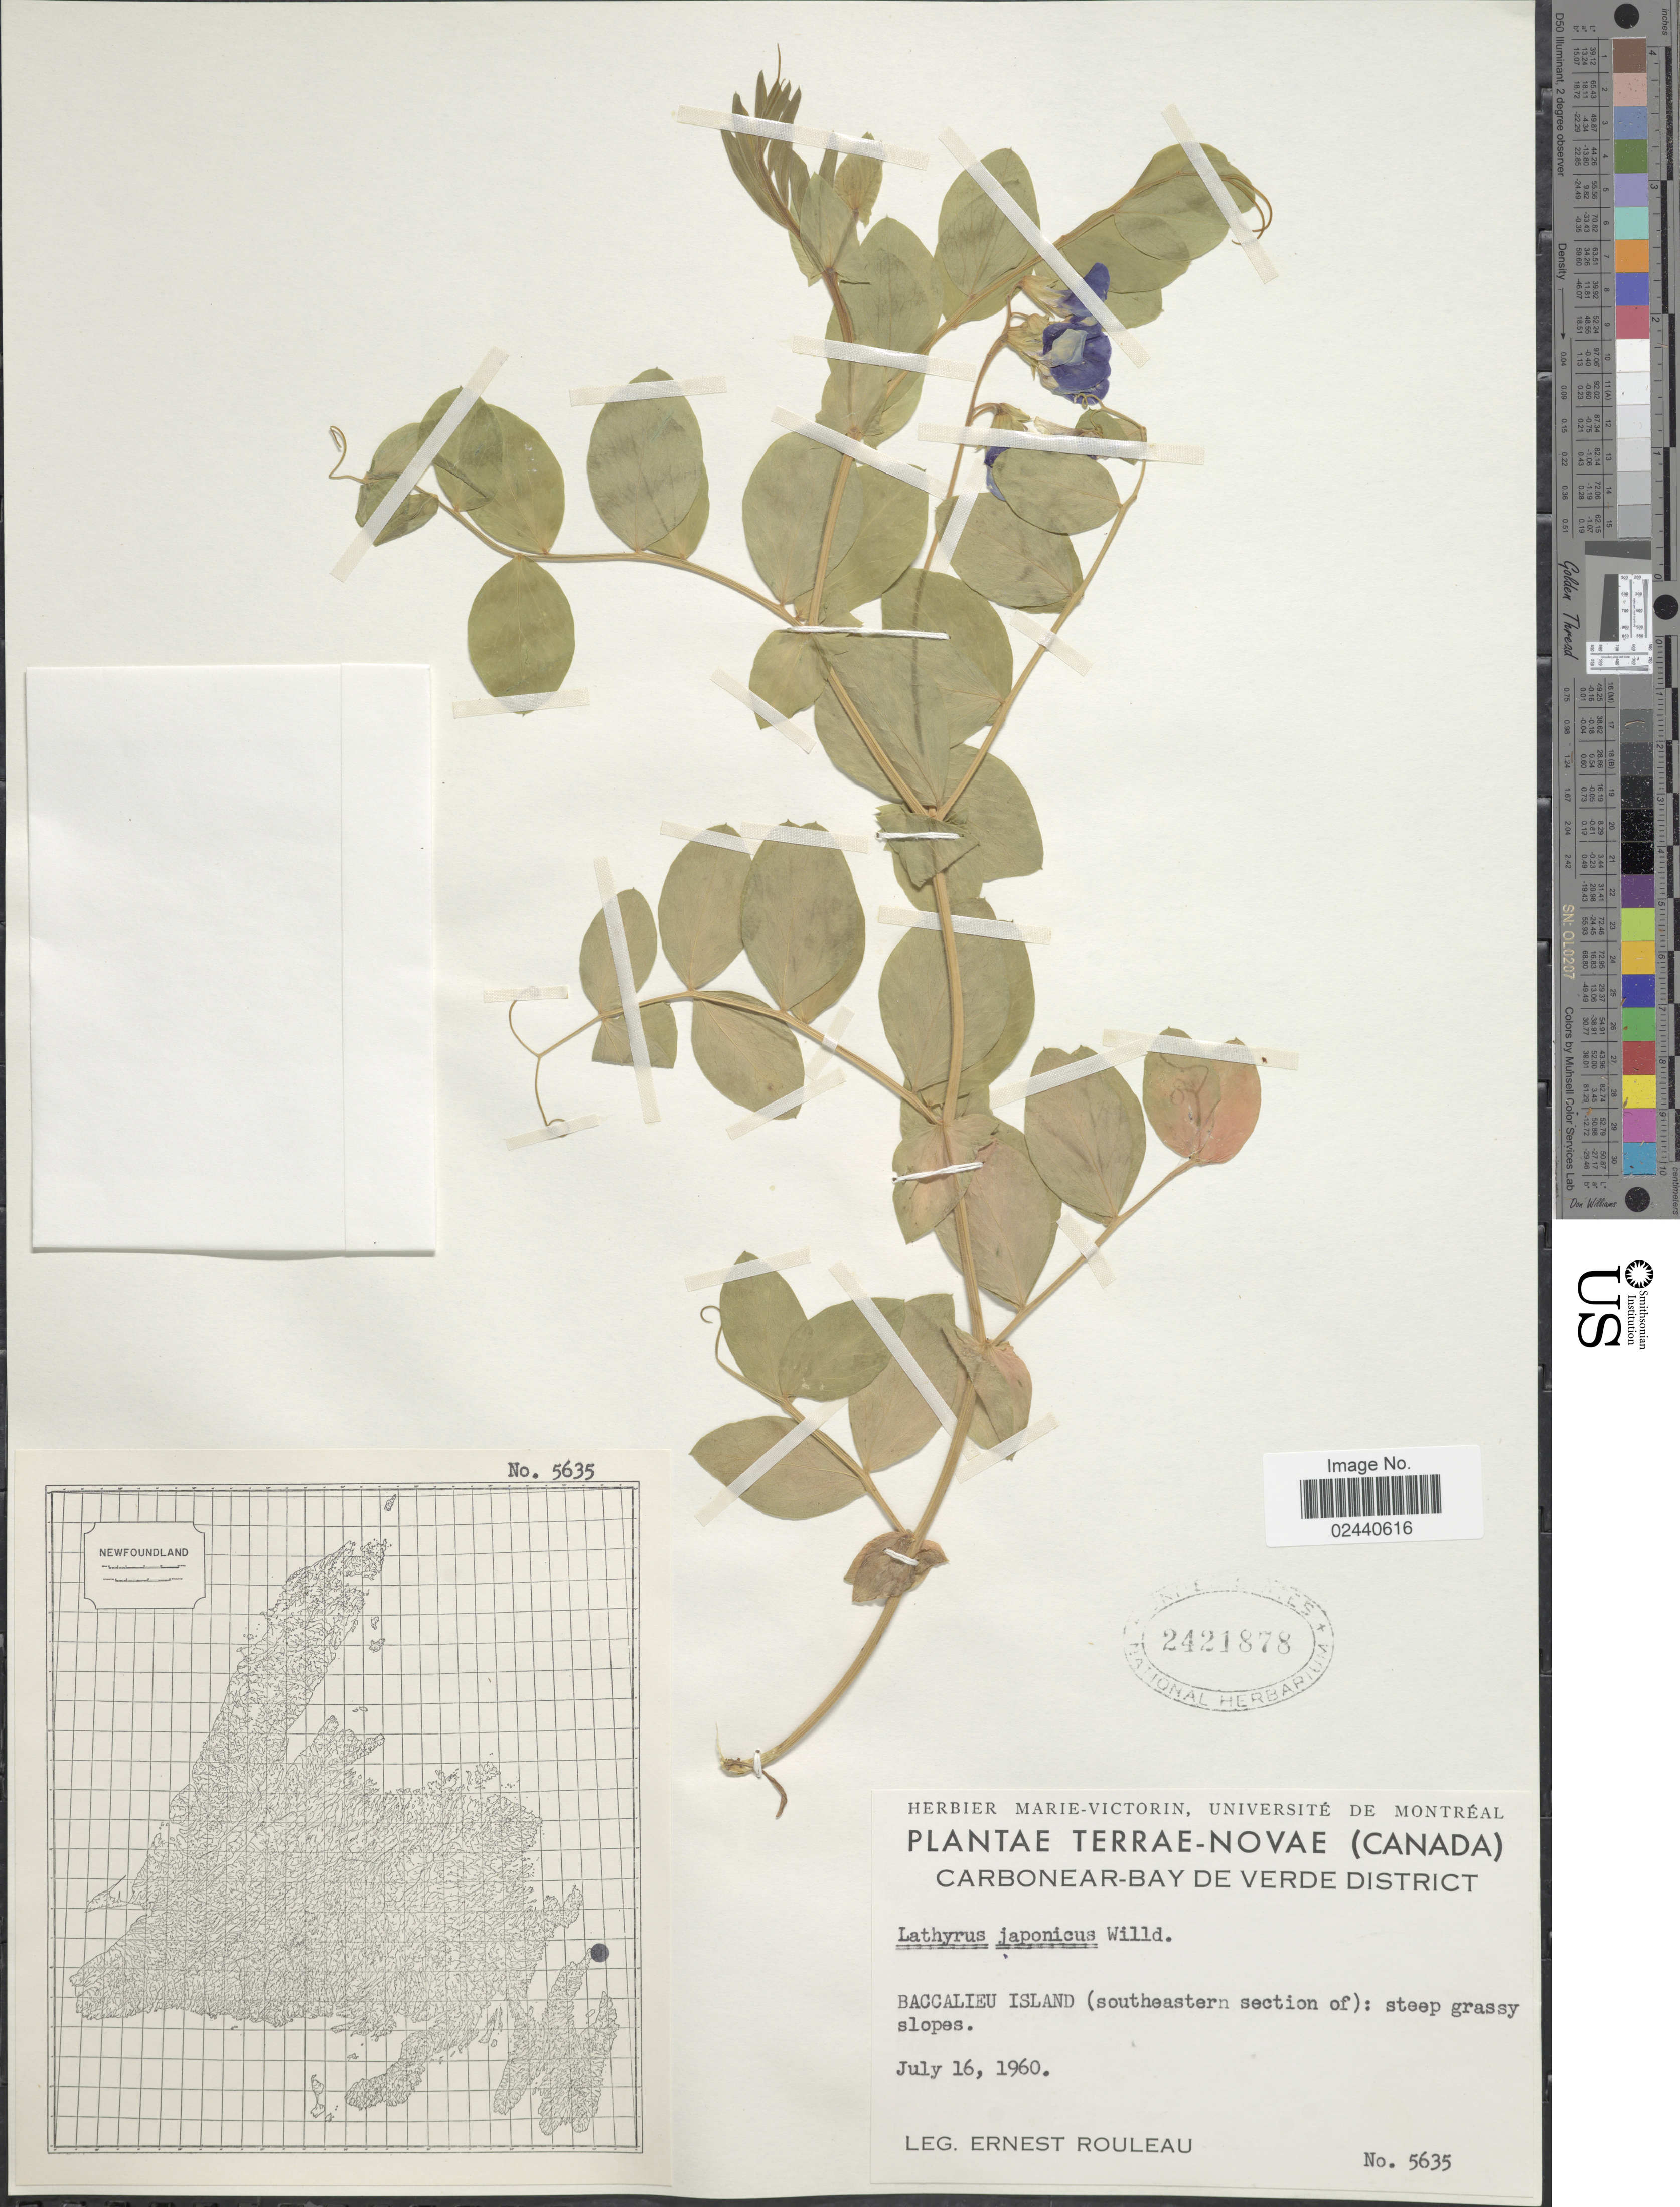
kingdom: Plantae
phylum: Tracheophyta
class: Magnoliopsida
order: Fabales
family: Fabaceae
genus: Lathyrus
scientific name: Lathyrus japonicus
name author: Willd.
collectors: E. Rouleau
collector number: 5635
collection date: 1960-07-16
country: Canada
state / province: Newfoundland and Labrador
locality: Terrae-Novae, Carbonear-Bay de Verde District, Baccalieu Island (southeastern section of)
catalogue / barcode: US 2421878